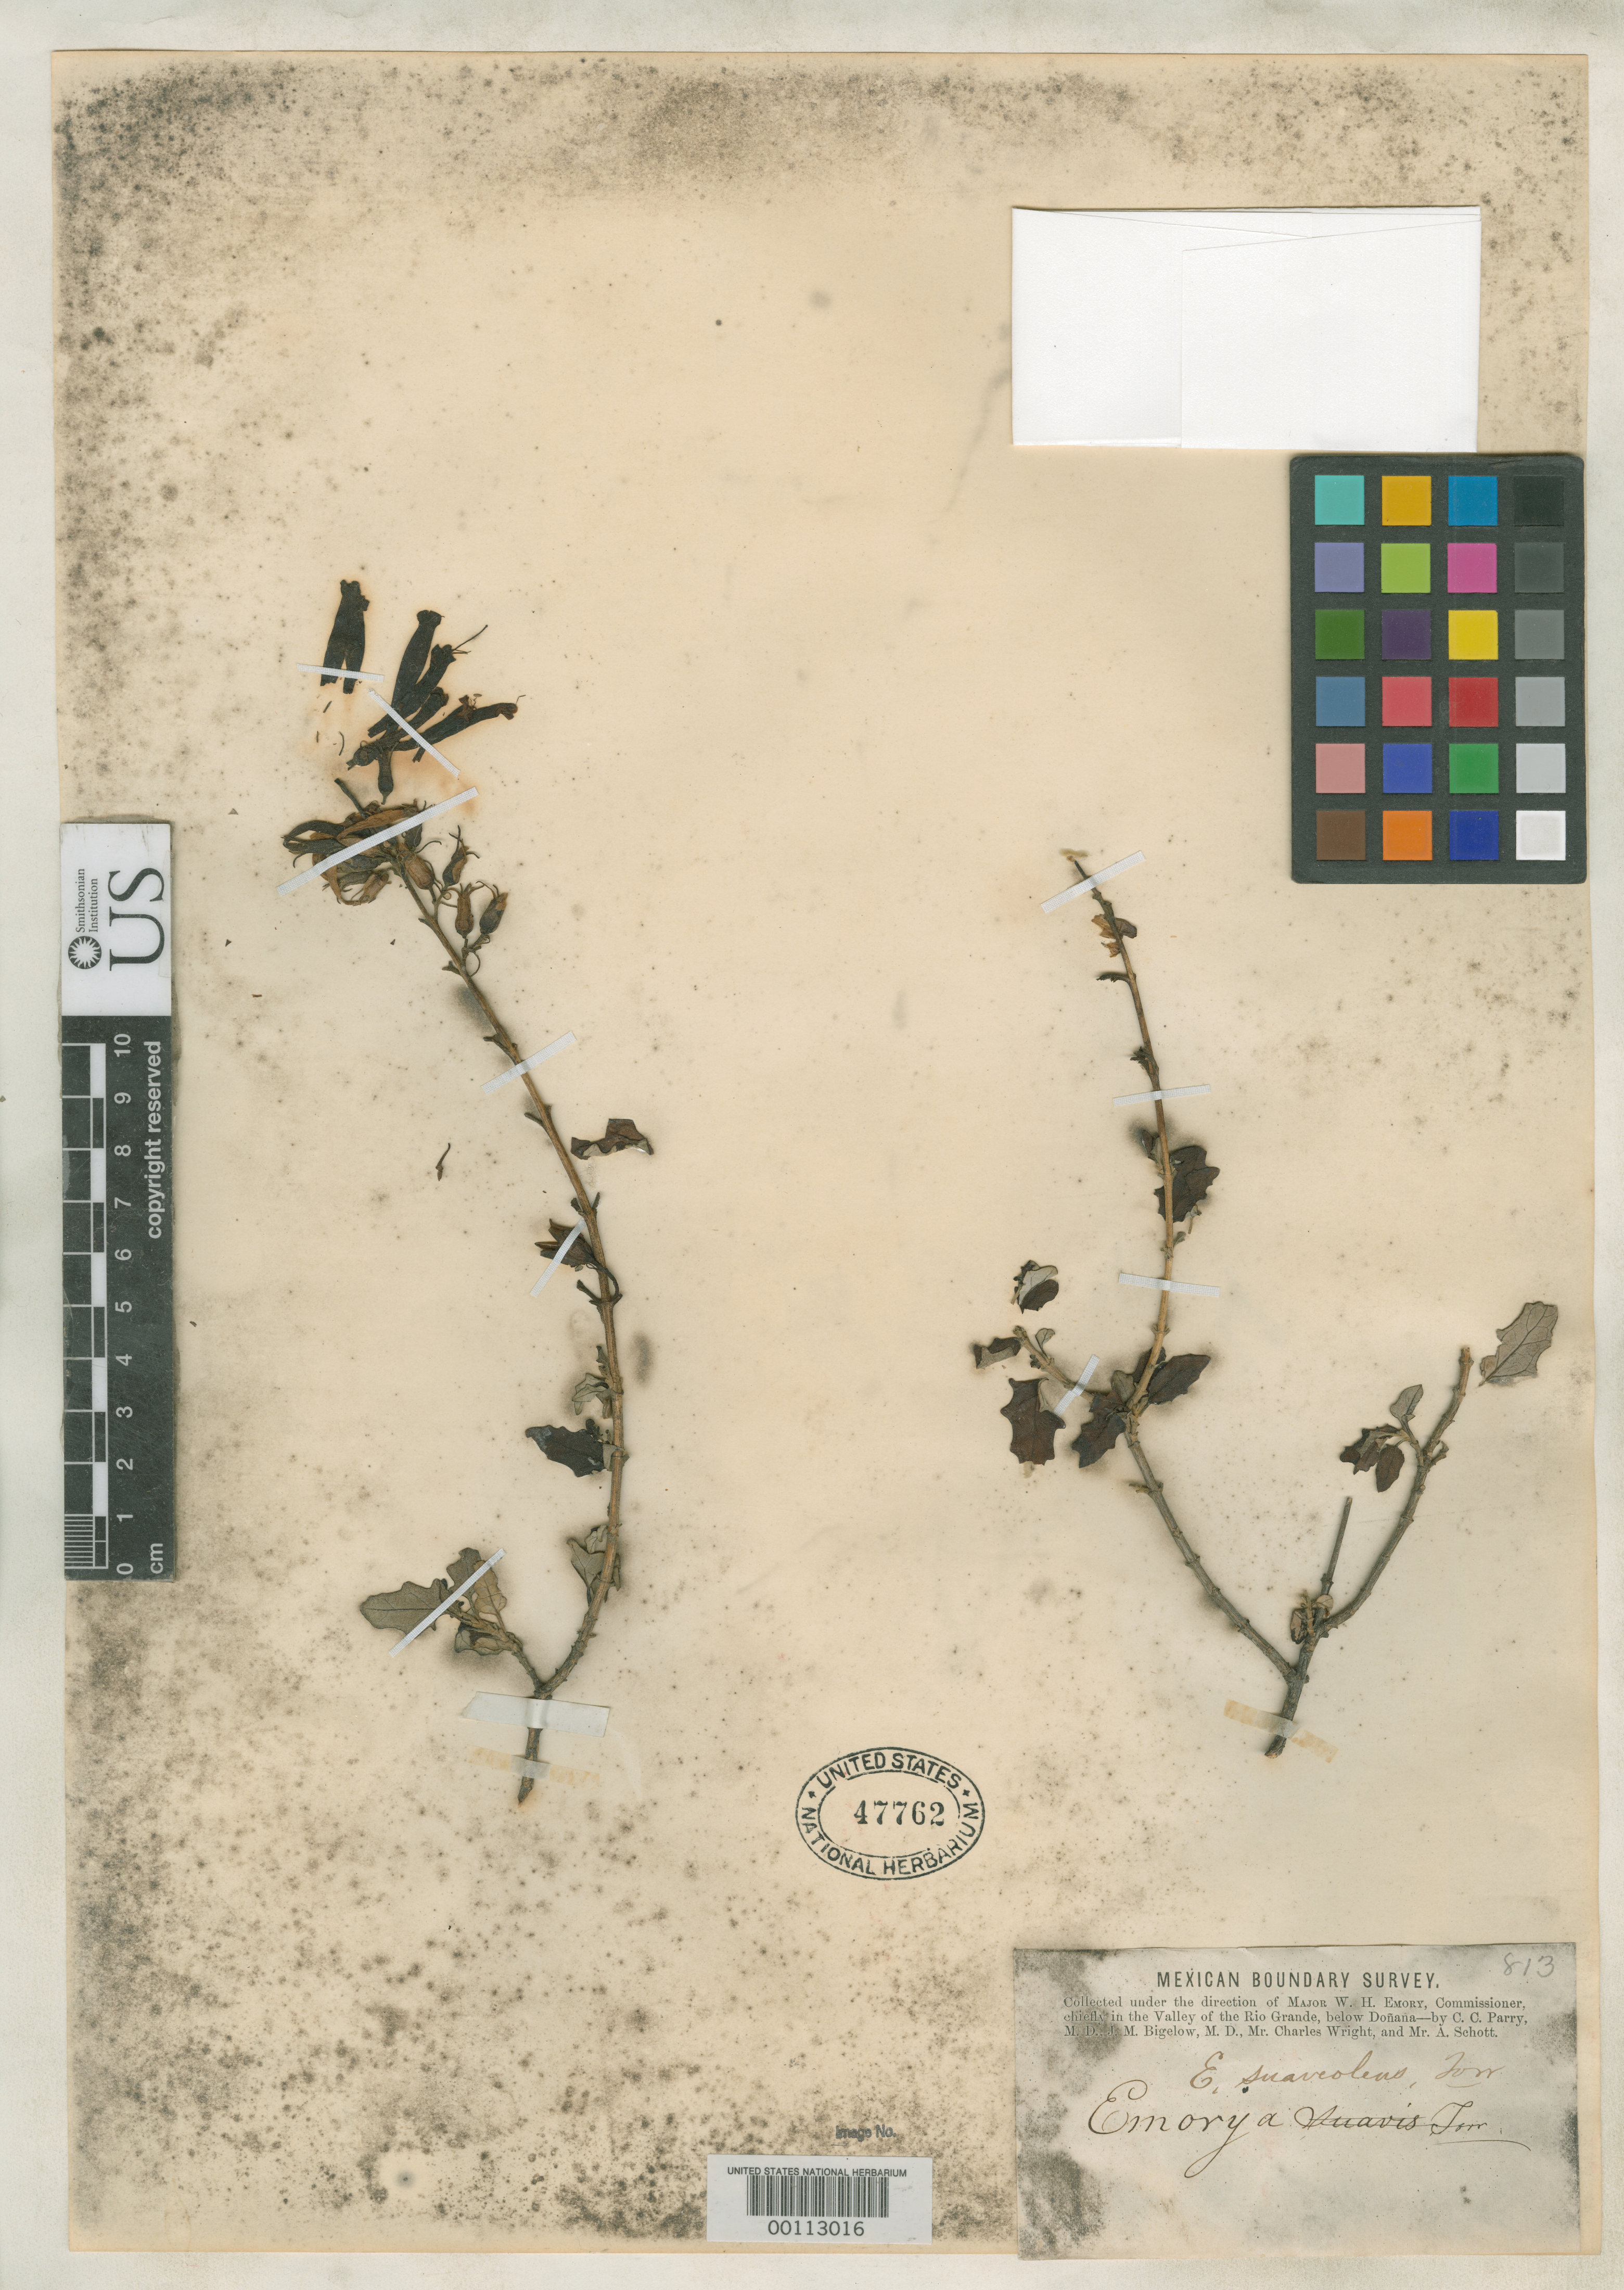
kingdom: Plantae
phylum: Tracheophyta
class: Magnoliopsida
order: Lamiales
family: Scrophulariaceae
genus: Emorya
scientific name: Emorya suaveolens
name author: Torr. in Emory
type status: Isotype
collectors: C. C. Parry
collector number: Mex. Bound. Surv. 813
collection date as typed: Oct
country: Mexico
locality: Rio Grande, below Presidio del Norte.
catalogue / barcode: US 47762